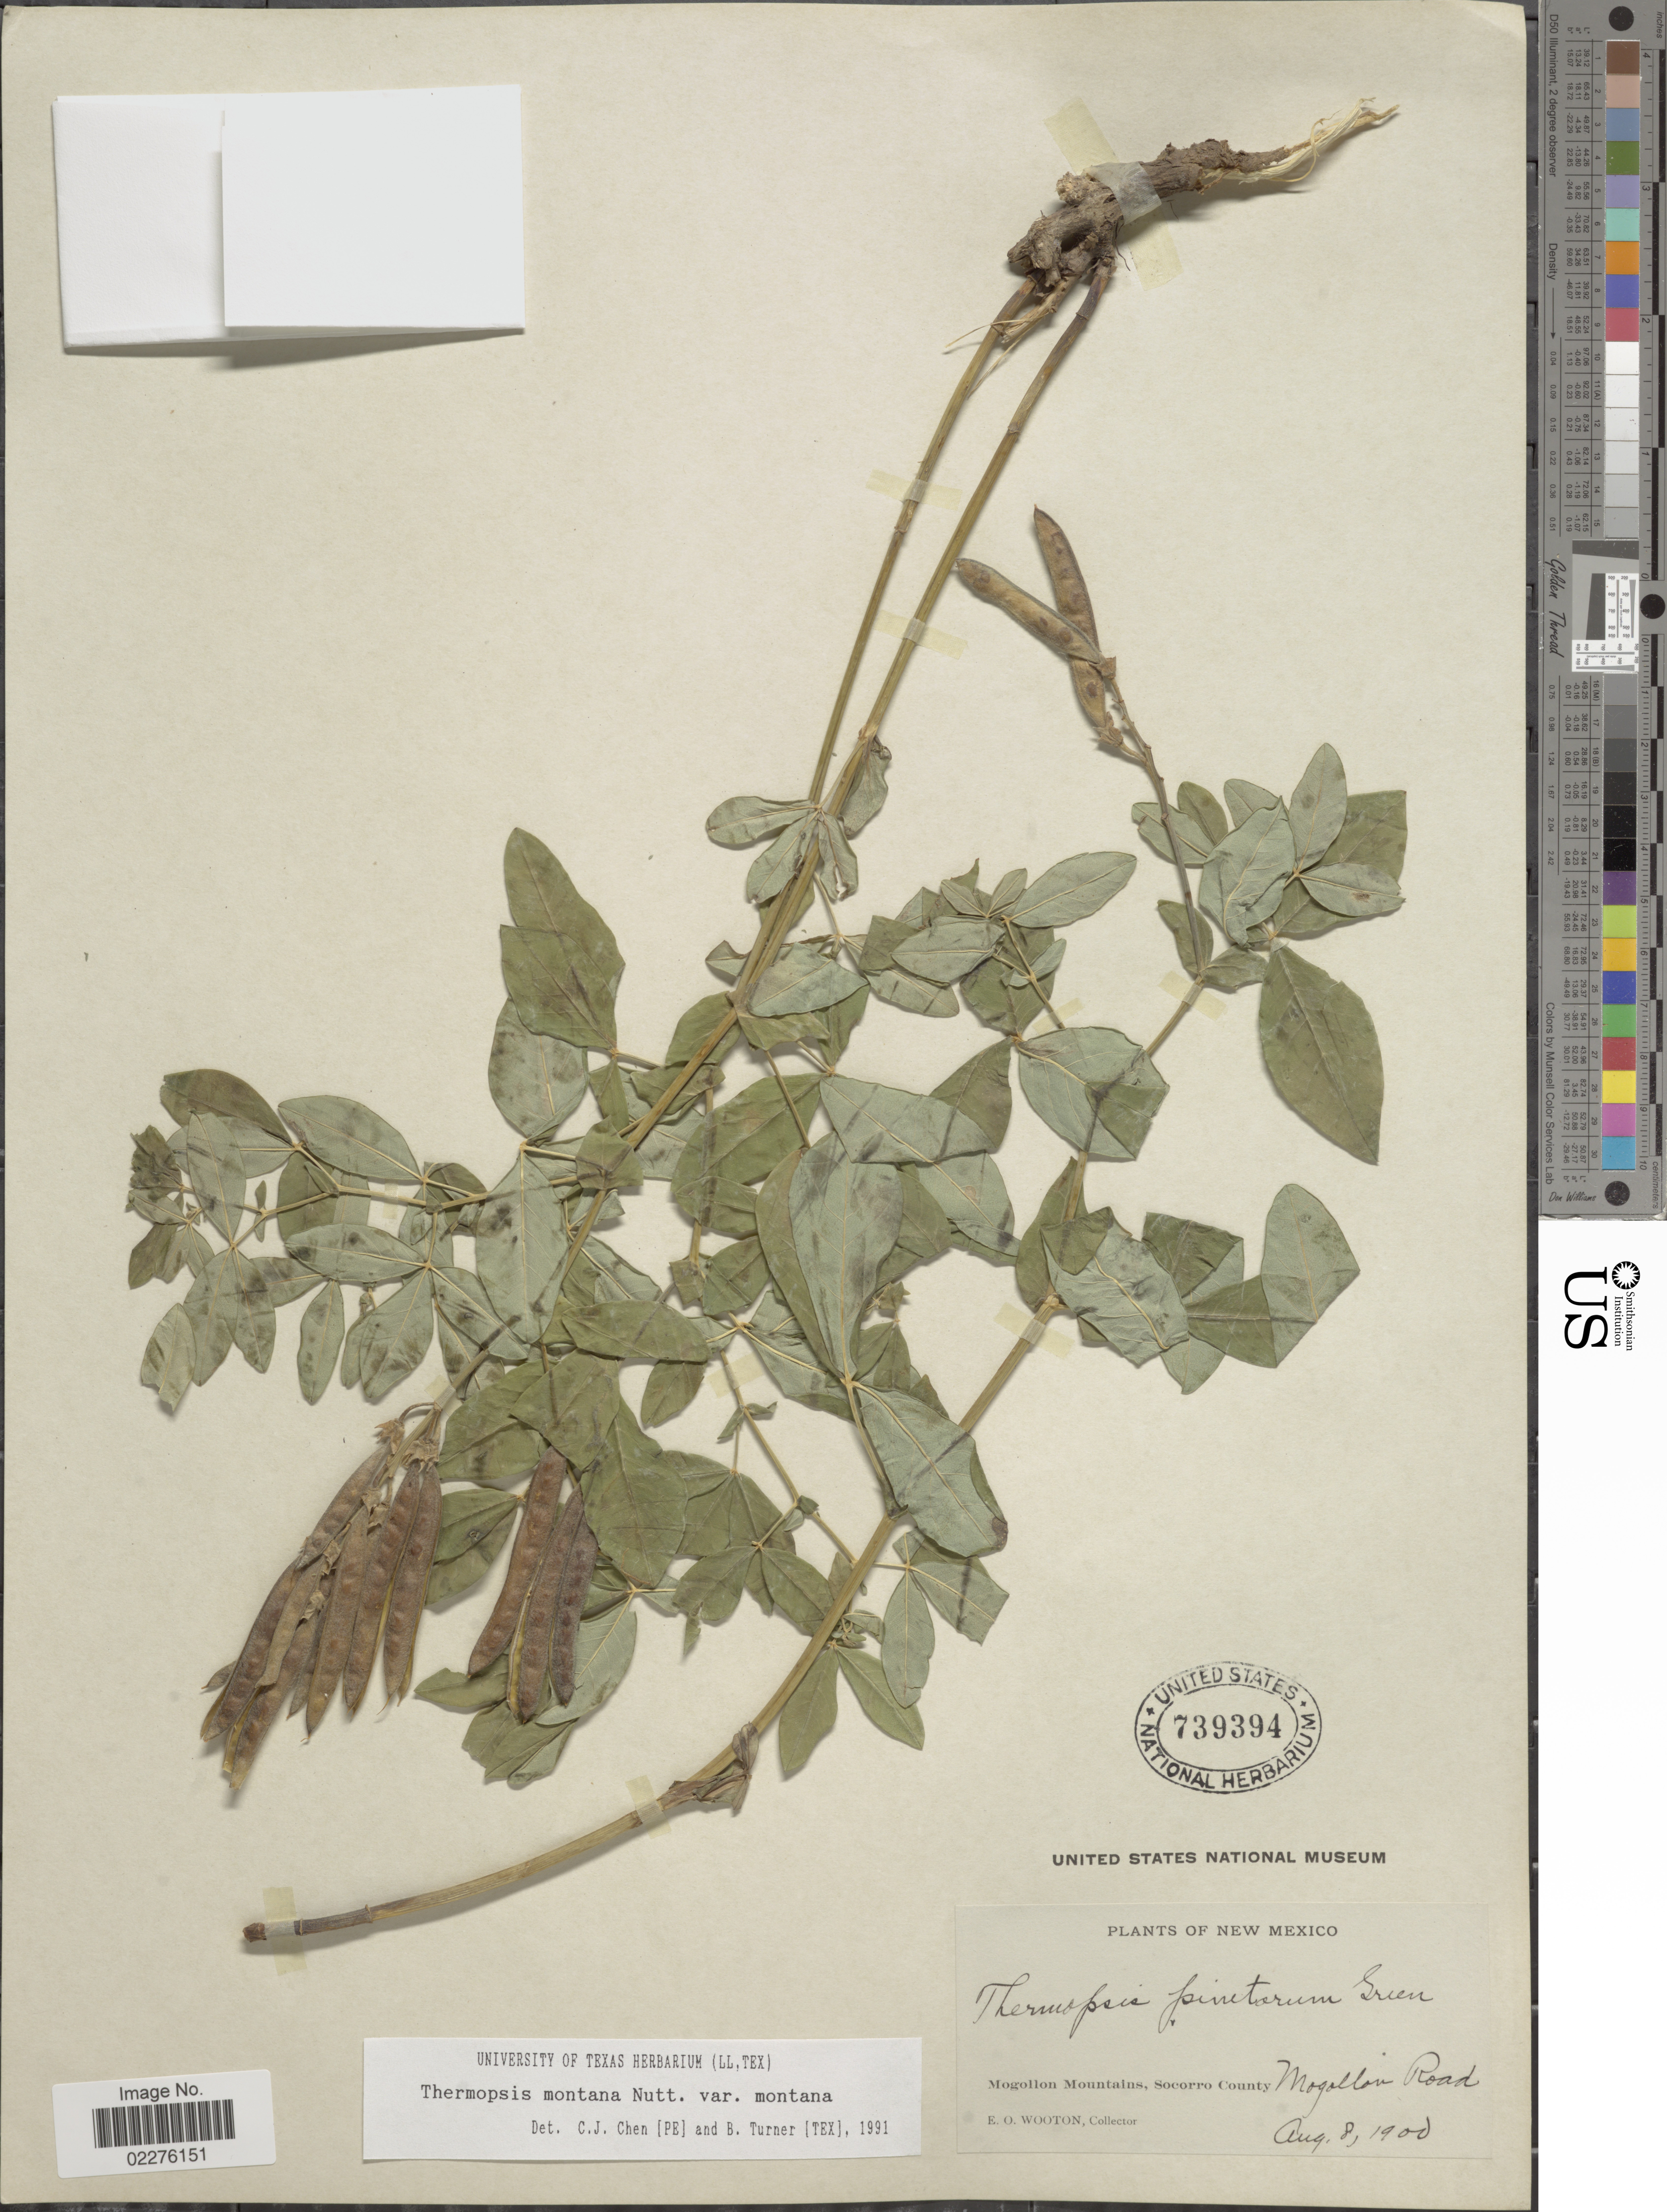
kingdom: Plantae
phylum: Tracheophyta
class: Magnoliopsida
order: Fabales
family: Fabaceae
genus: Thermopsis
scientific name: Thermopsis montana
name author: Nutt.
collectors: E. O. Wooton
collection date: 1900-08-08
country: United States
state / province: New Mexico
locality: Mogollon Mountains, Socorro County Mogollon Road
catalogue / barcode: US 739394